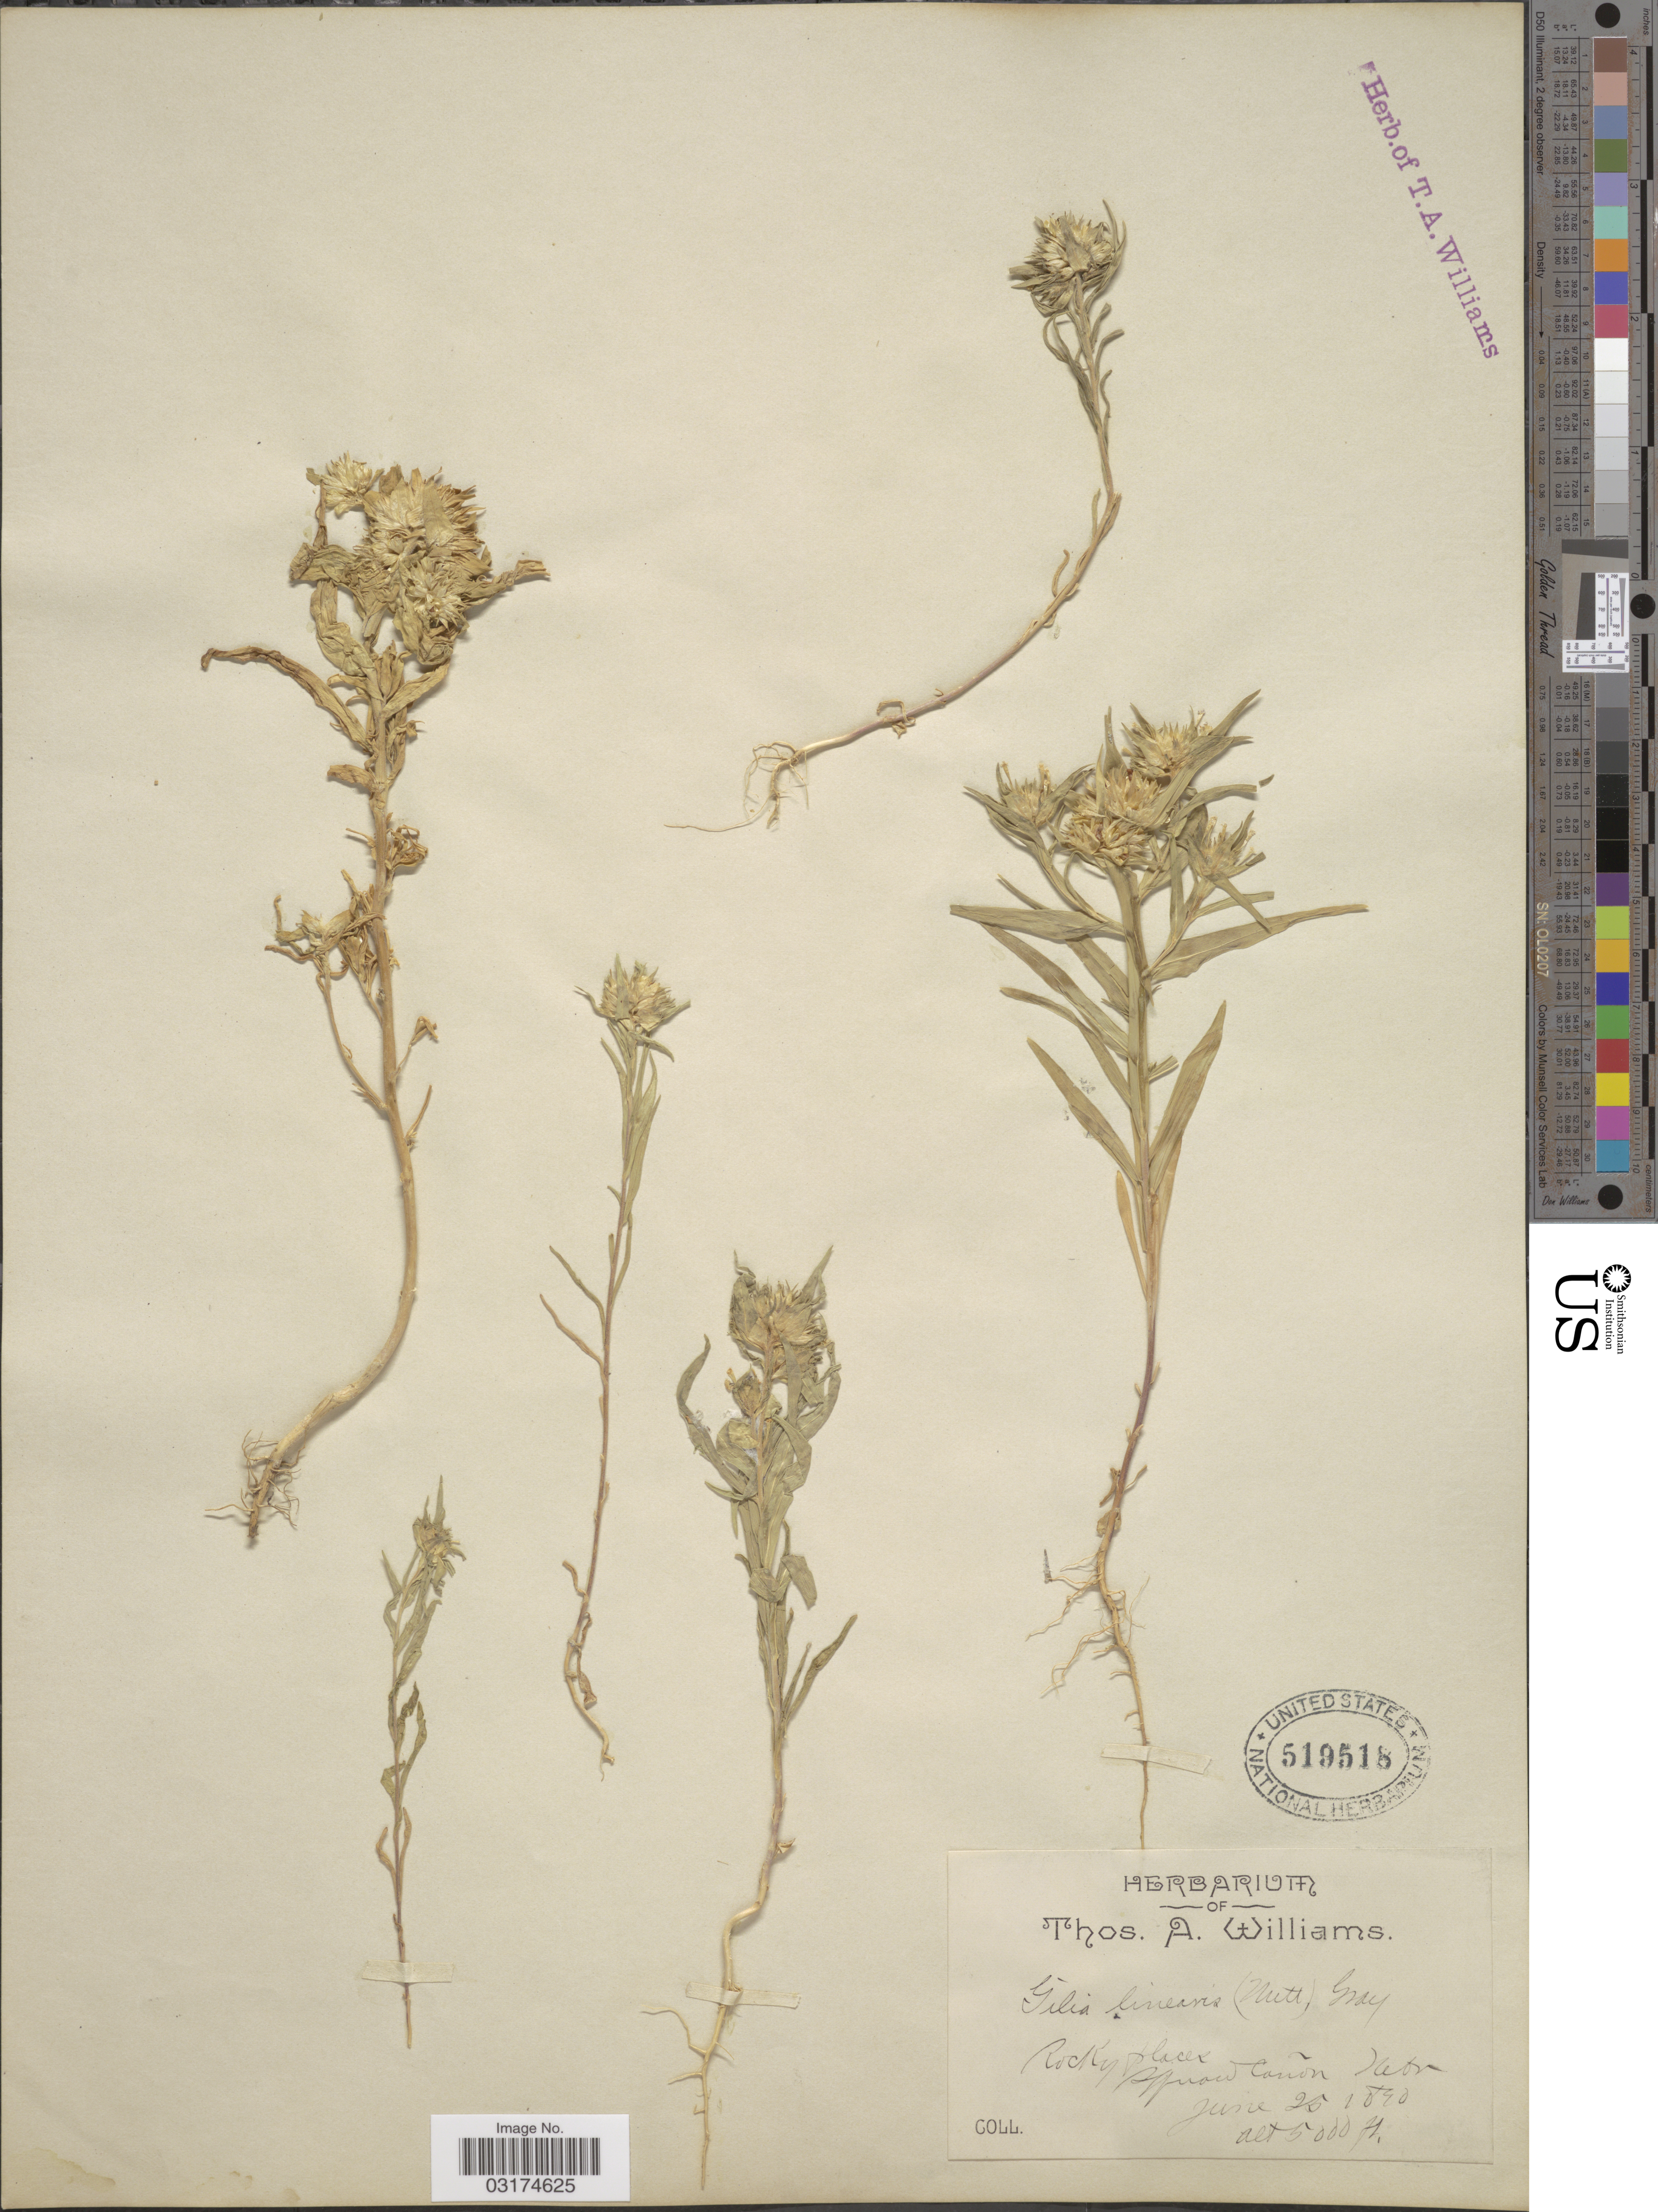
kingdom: Plantae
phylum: Tracheophyta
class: Magnoliopsida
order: Ericales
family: Polemoniaceae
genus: Collomia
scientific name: Collomia linearis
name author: Nutt.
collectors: ex herb. Thos. A. Williams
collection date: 1840-06-25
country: United States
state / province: Nebraska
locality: Grand Cañon.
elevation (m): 1524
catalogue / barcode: US 519518